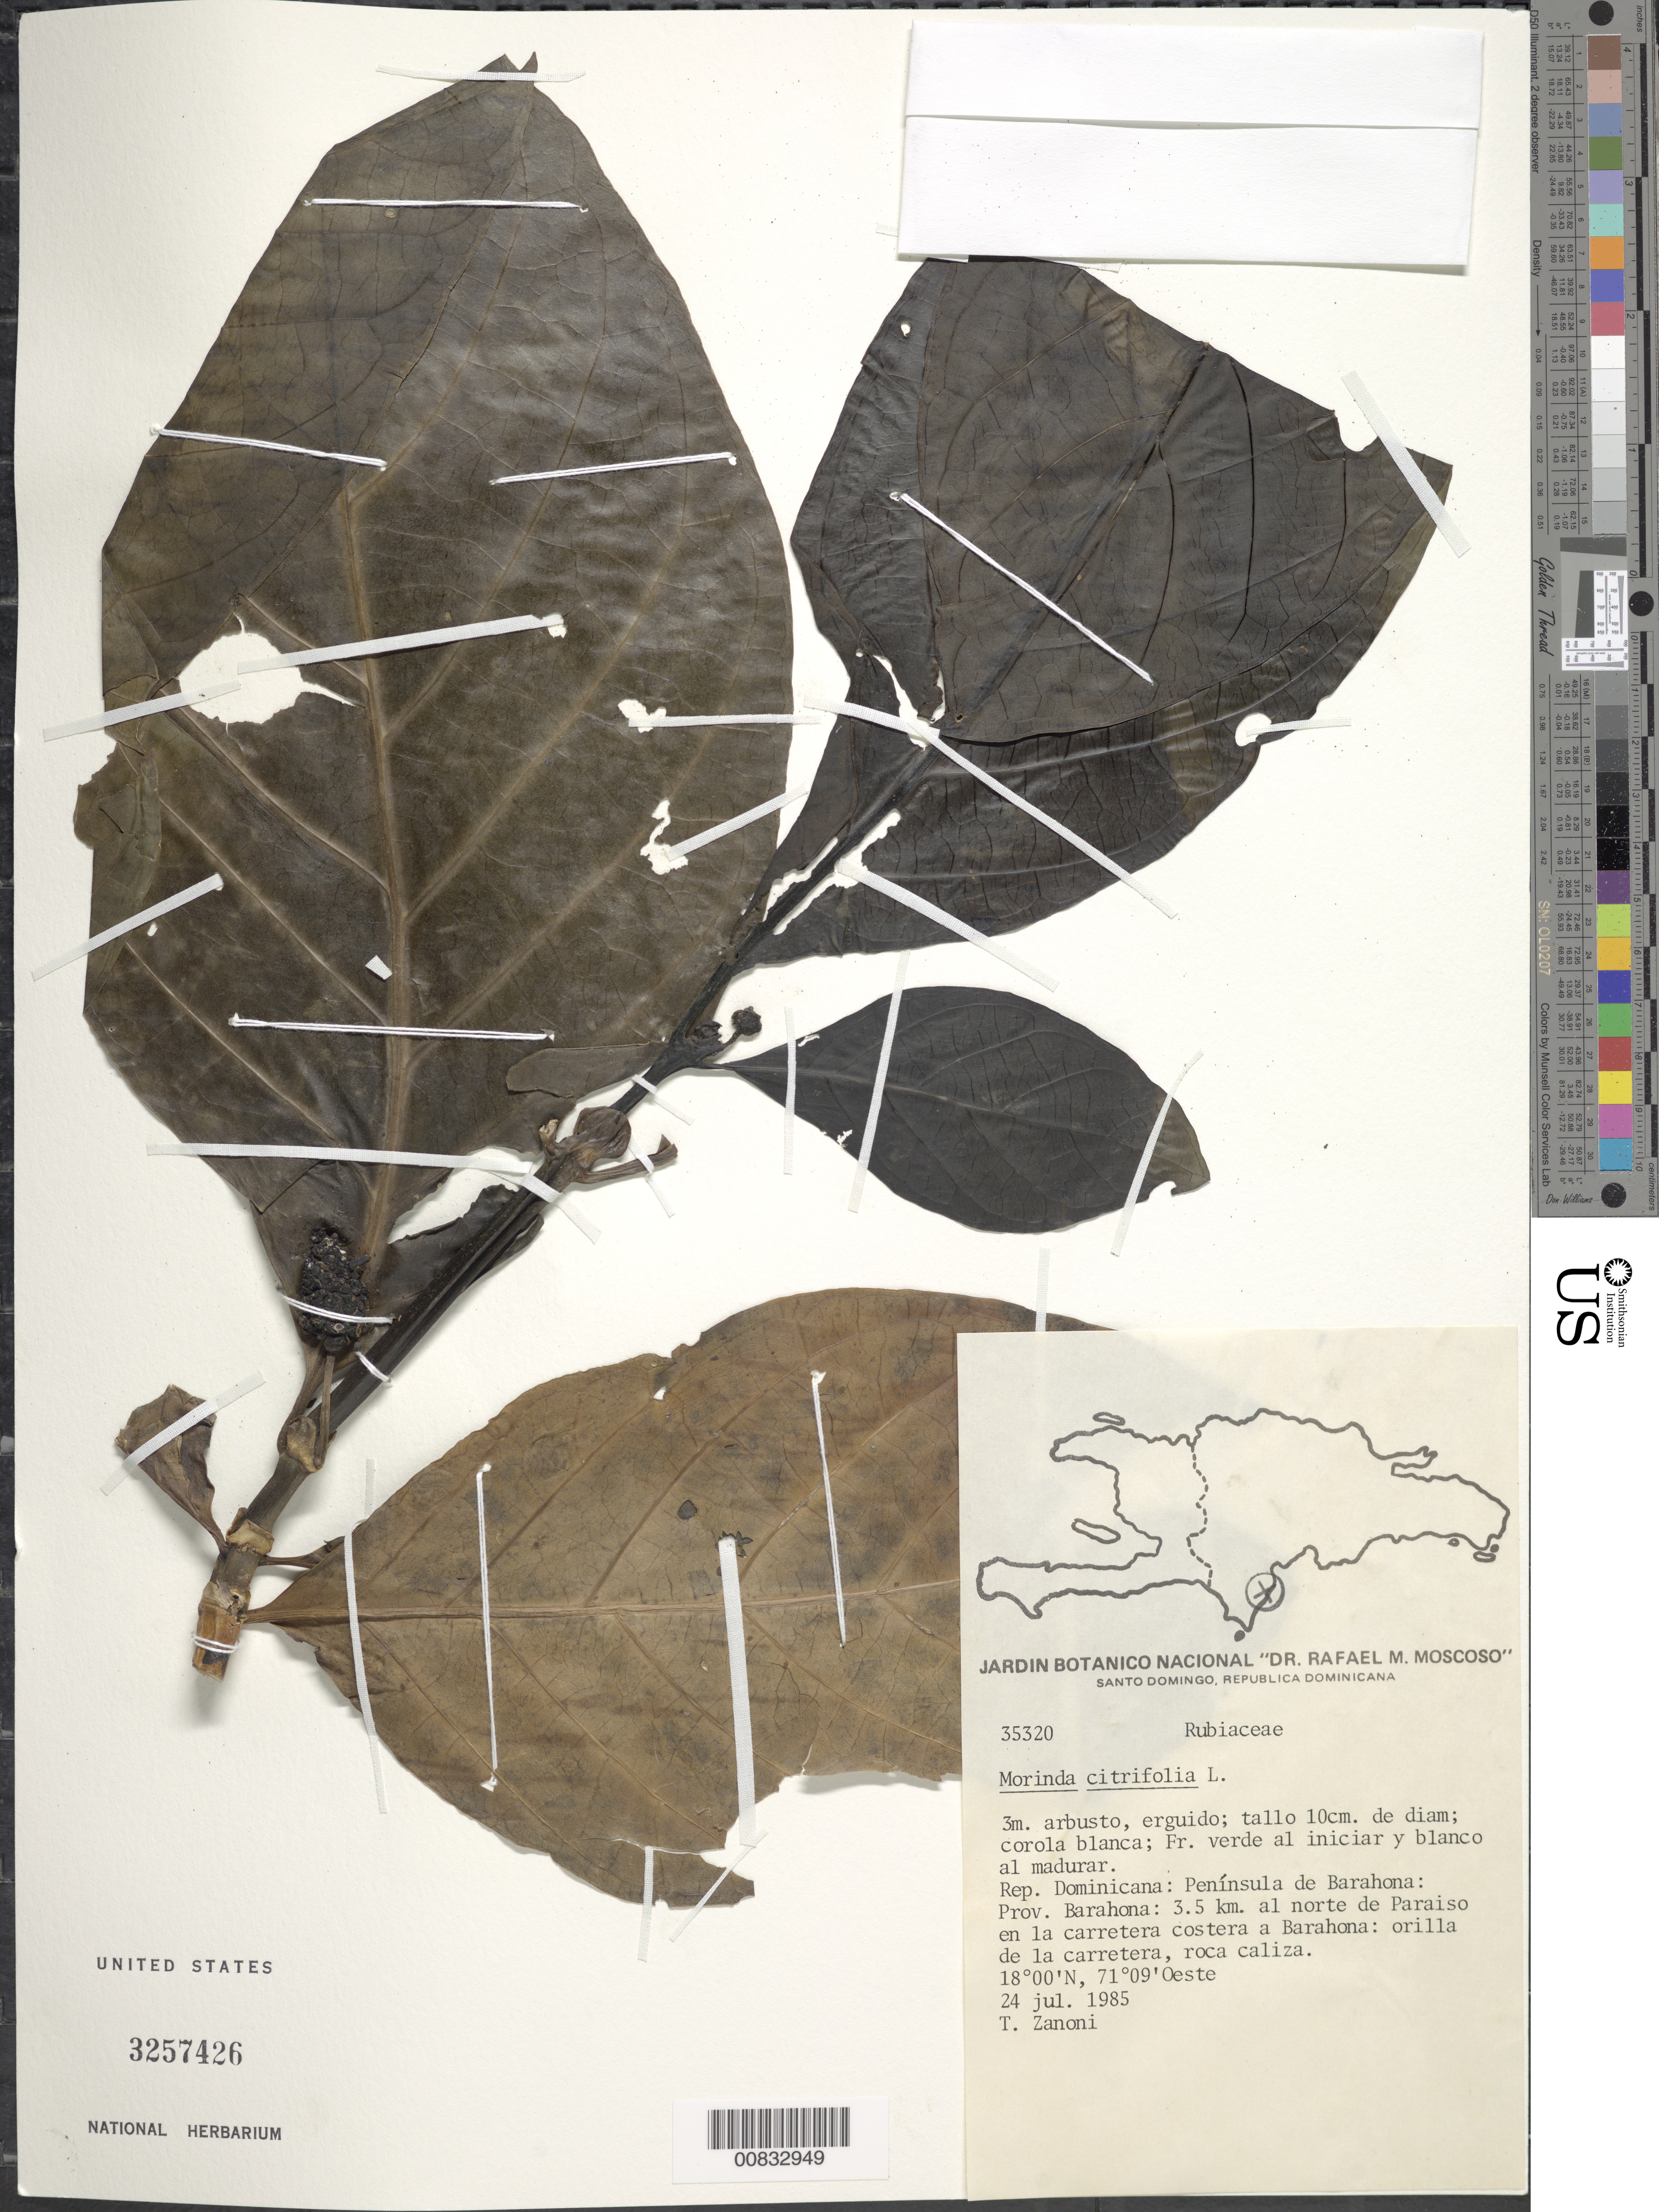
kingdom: Plantae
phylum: Tracheophyta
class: Magnoliopsida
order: Gentianales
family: Rubiaceae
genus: Morinda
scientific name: Morinda citrifolia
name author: L.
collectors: T. A. Zanoni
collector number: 35320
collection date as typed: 24 Jul 1985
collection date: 1985-07-24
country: Dominican Republic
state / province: Barahona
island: Hispaniola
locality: Península de Barahona, 3.5 km al norte de Paraiso en la carretera costera a Barahona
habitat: Orilla de la carretera, roca caliza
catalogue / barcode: US 3257426